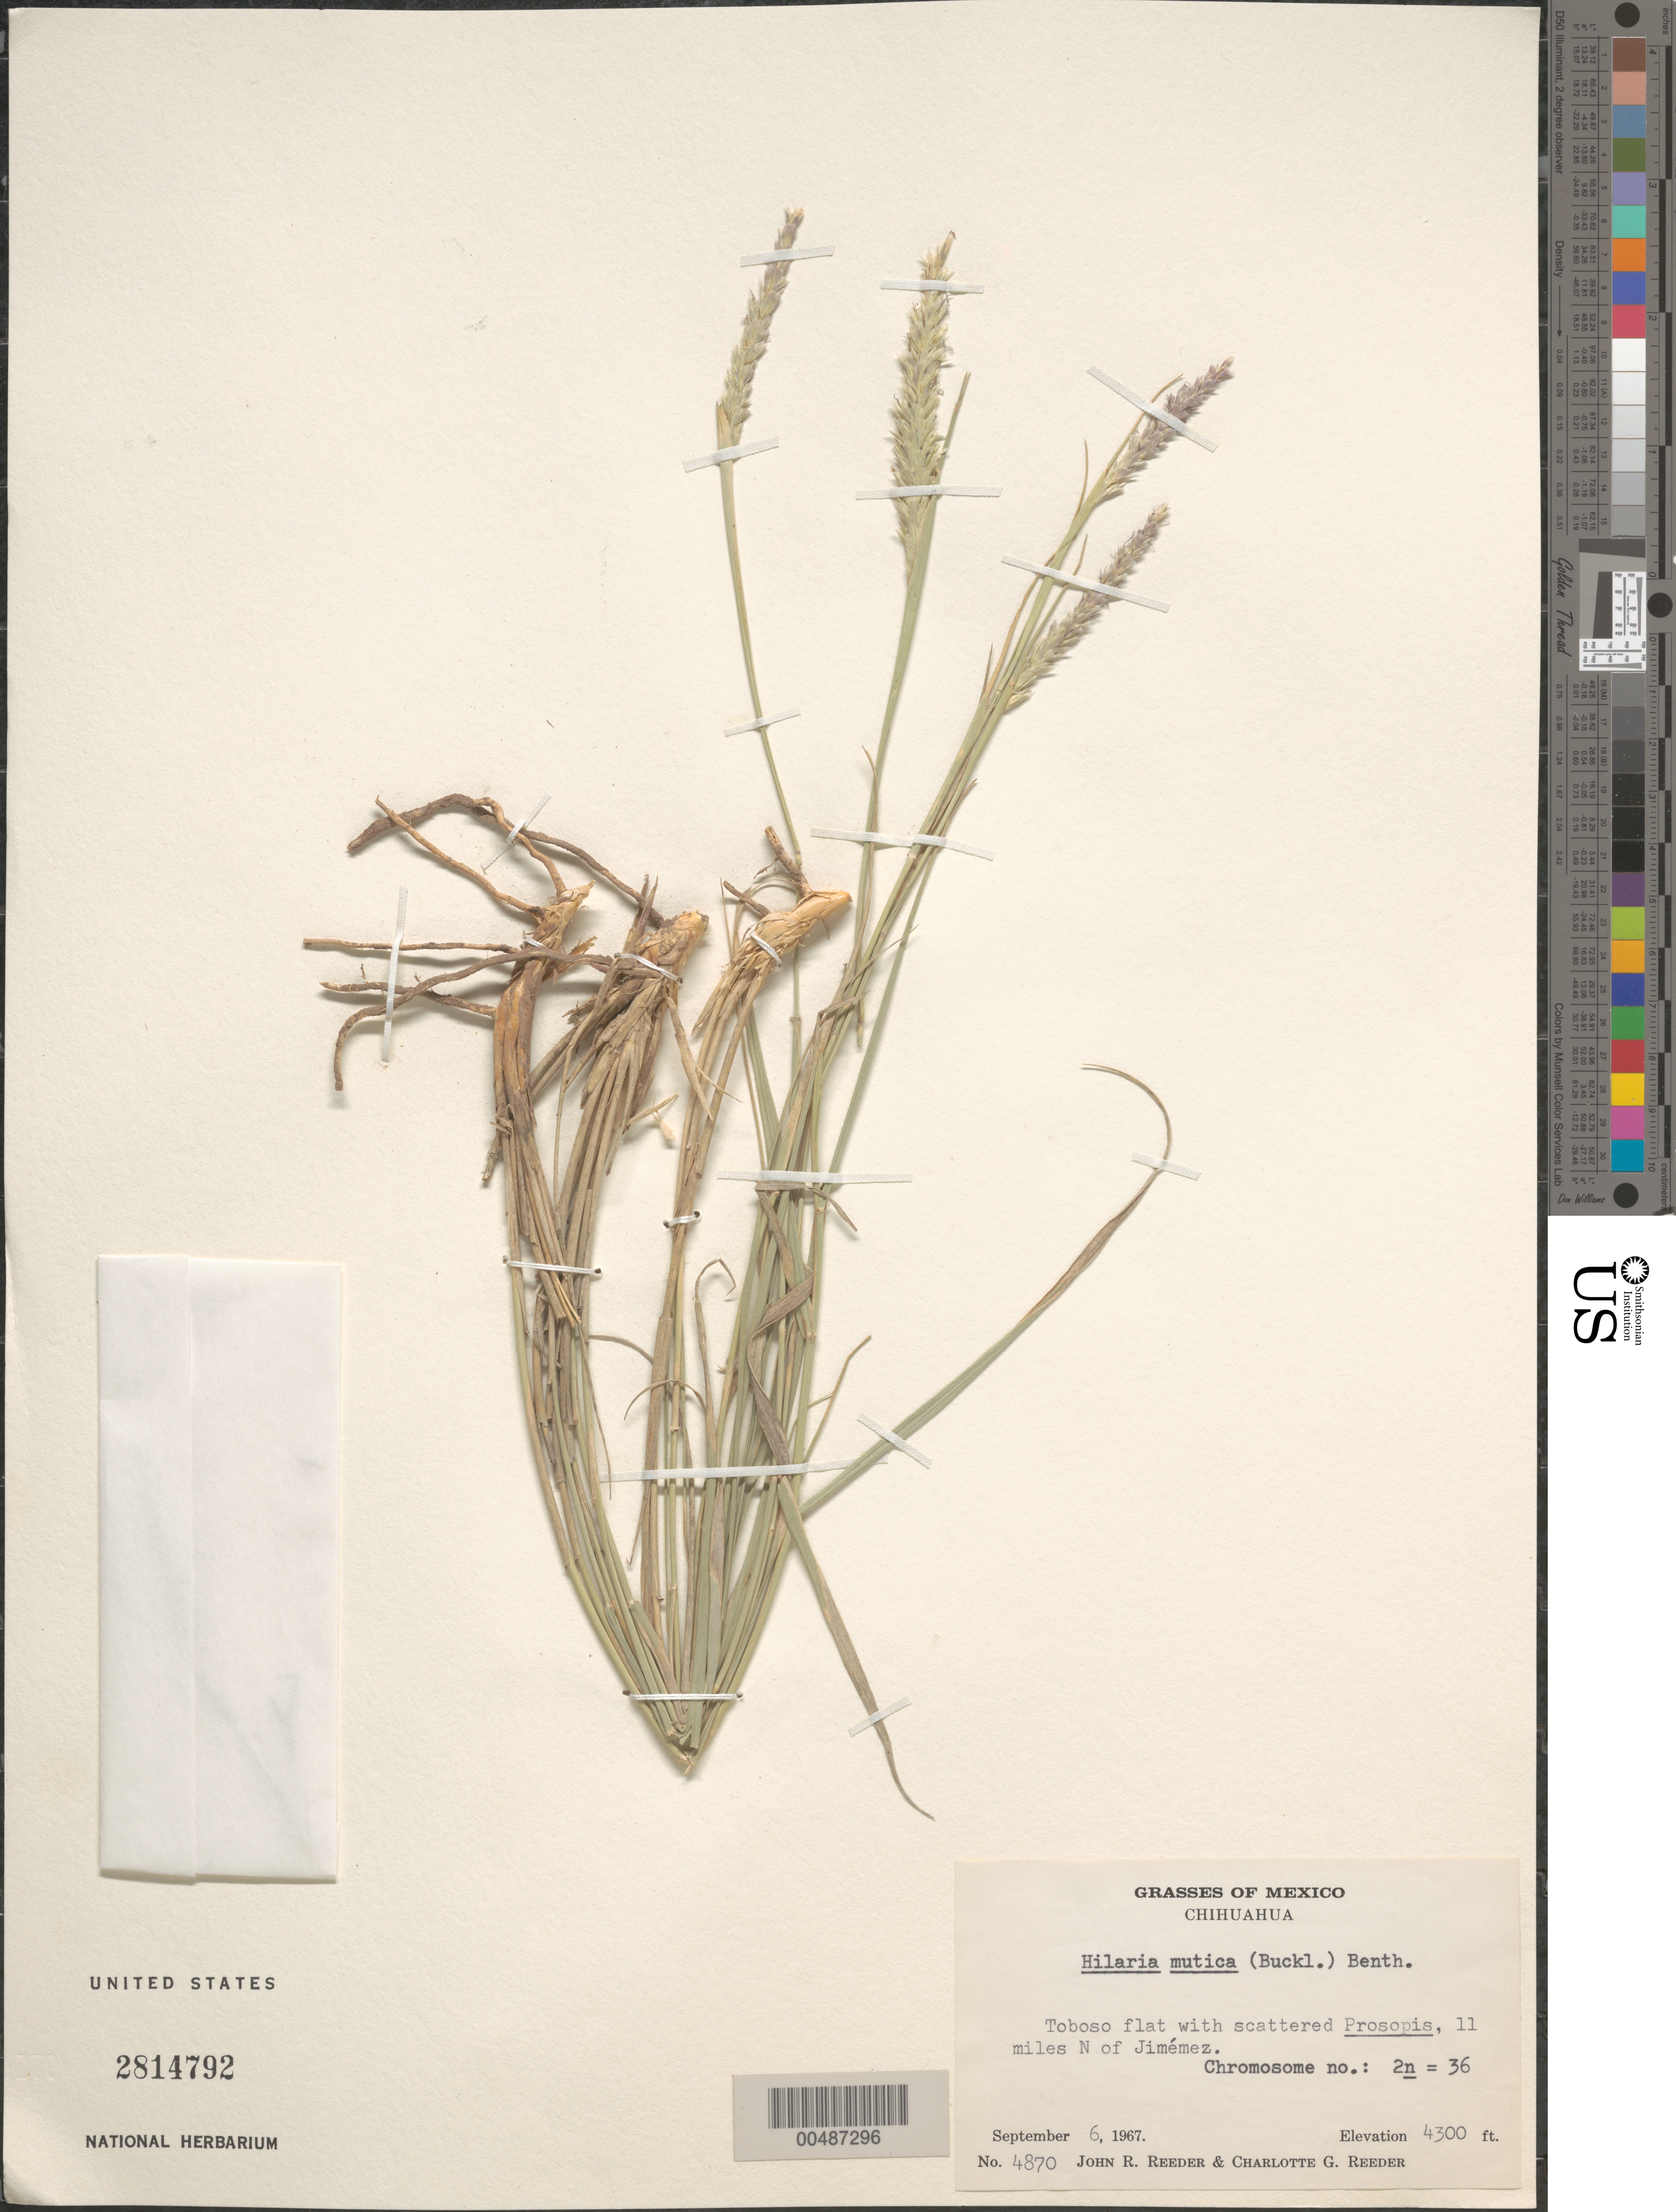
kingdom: Plantae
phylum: Tracheophyta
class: Liliopsida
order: Poales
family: Poaceae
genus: Hilaria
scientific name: Hilaria mutica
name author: (Buckley) Benth.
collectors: J. R. Reeder & C. G. Reeder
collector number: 4870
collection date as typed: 6 Sep 1967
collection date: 1967-09-06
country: Mexico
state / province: Chihuahua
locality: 11 mi N of Jiménez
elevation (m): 1311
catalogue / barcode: US 2814792